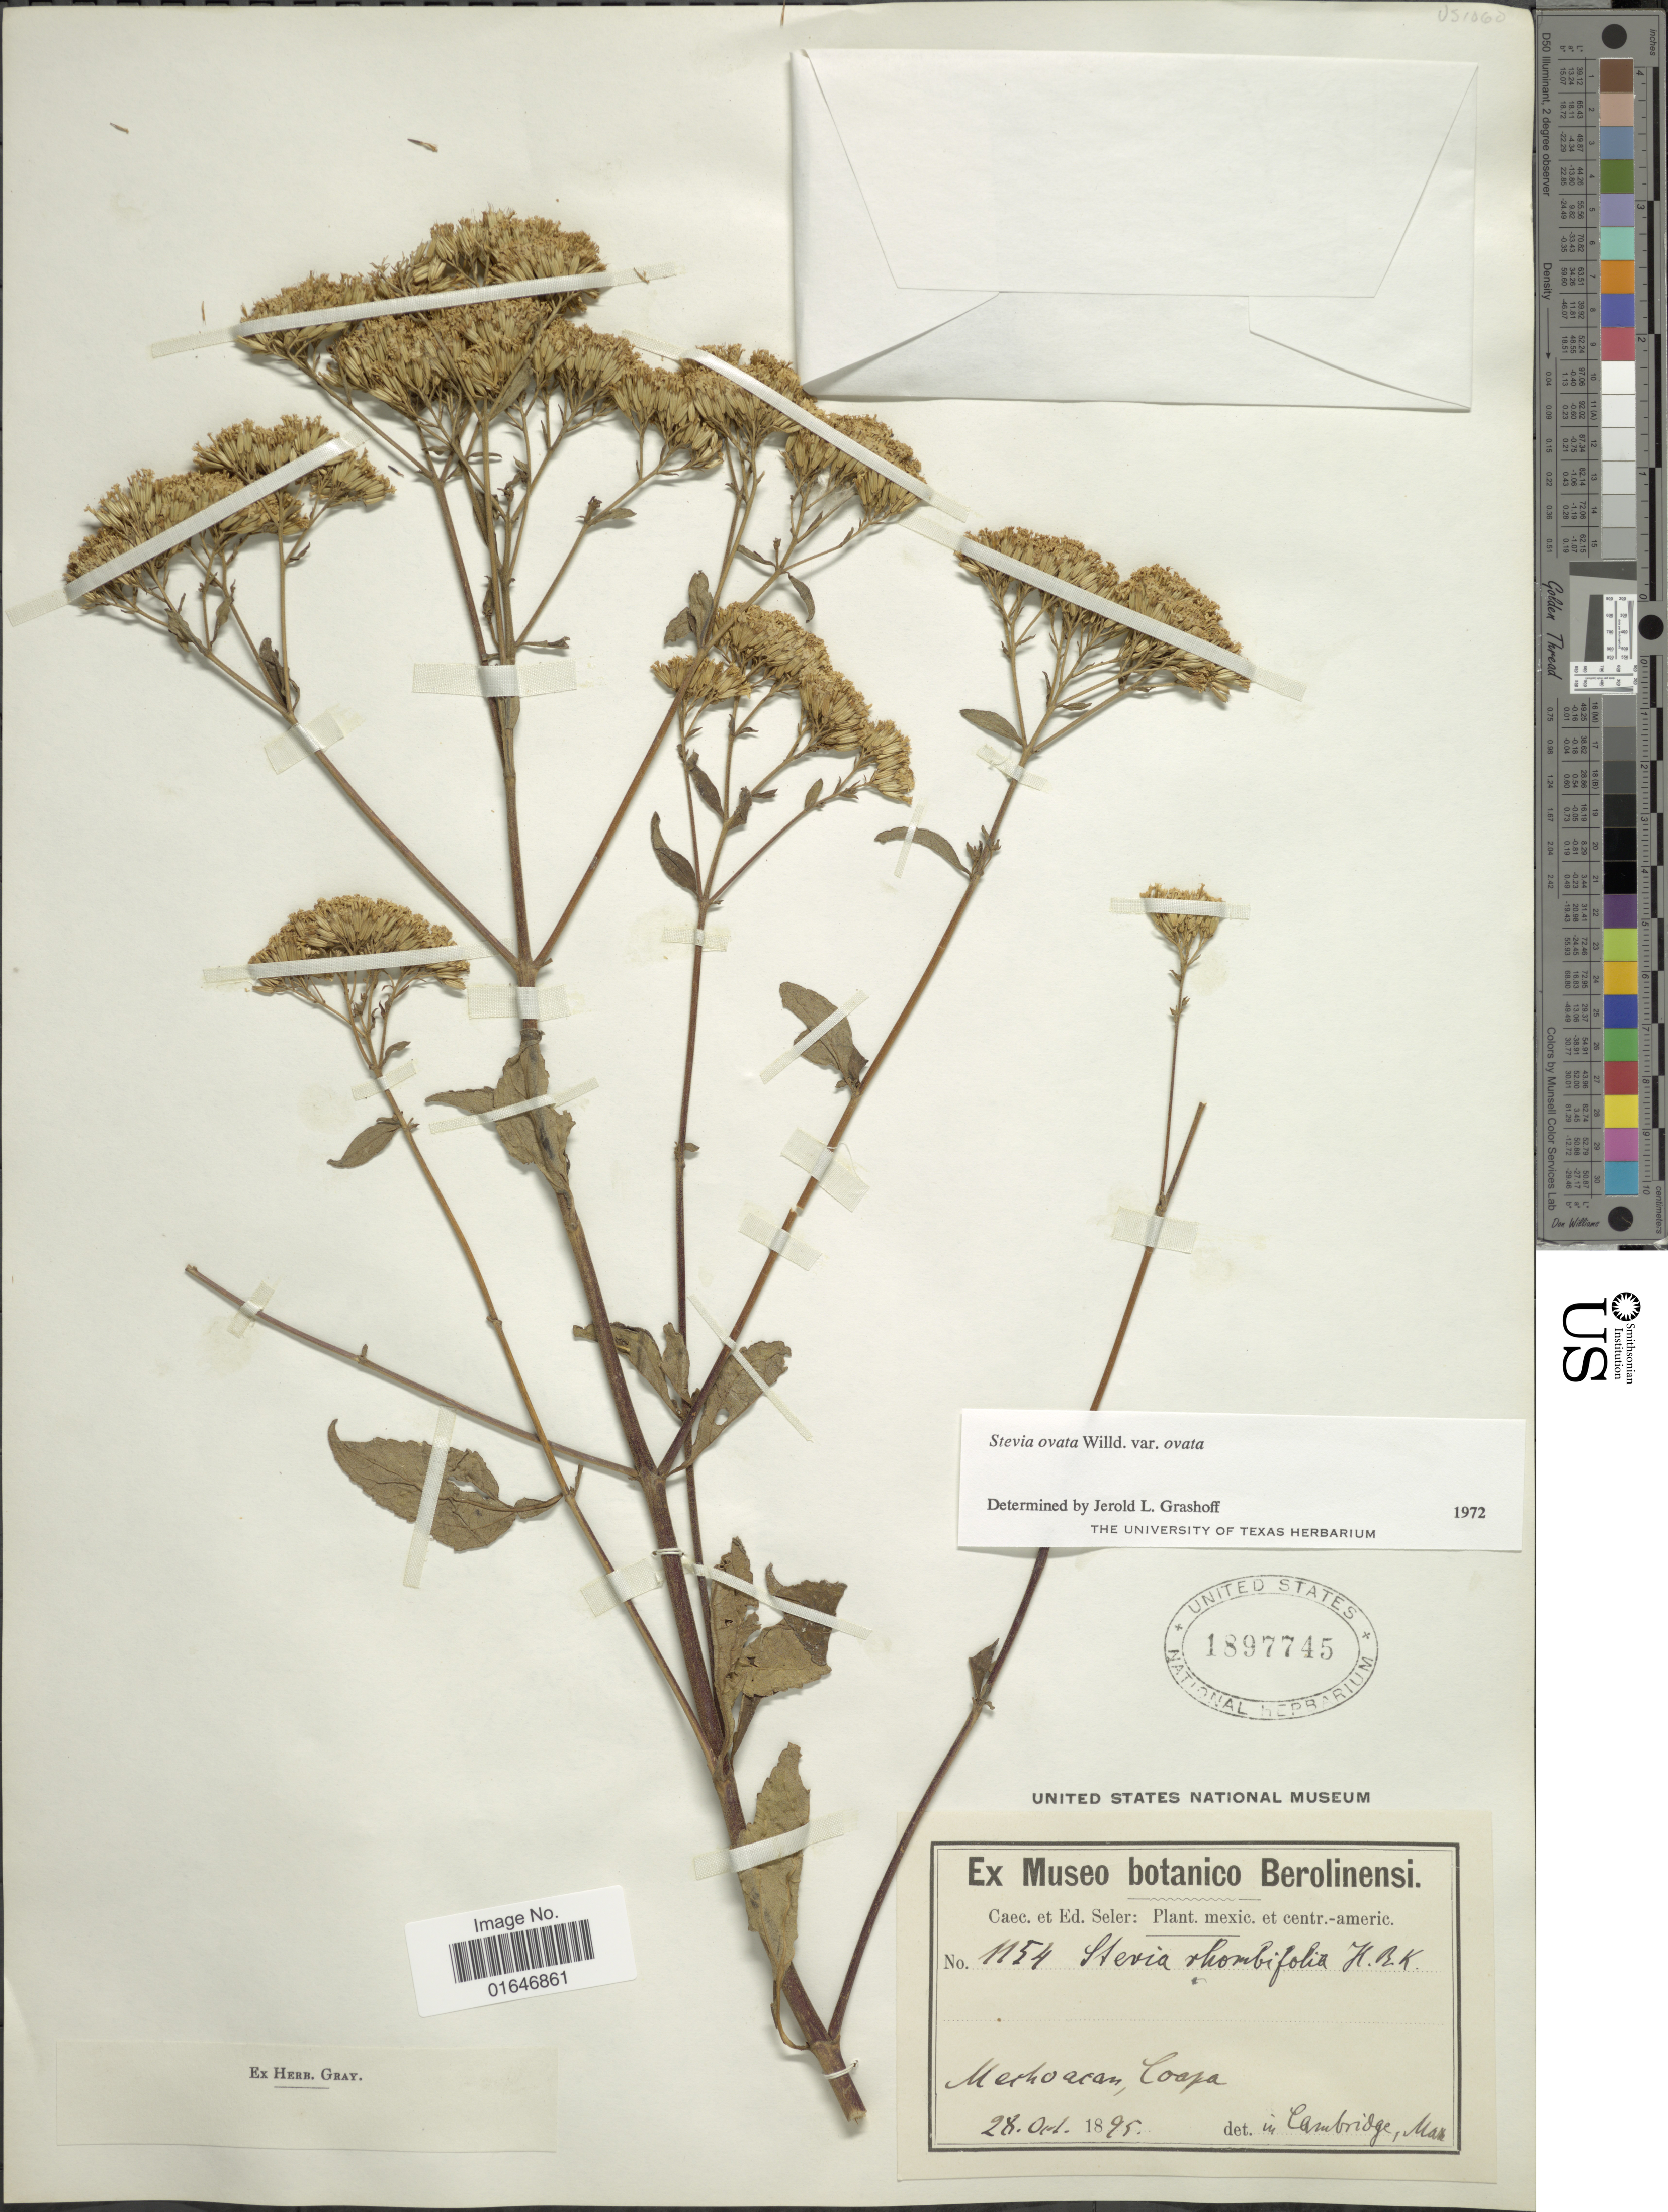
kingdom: Plantae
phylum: Tracheophyta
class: Magnoliopsida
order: Asterales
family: Asteraceae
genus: Stevia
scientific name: Stevia ovata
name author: Willd.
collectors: ex Caec. et Ed Seler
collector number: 1154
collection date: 1895-10-28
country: Mexico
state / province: Michoacán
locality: Coapa.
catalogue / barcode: US 1897745